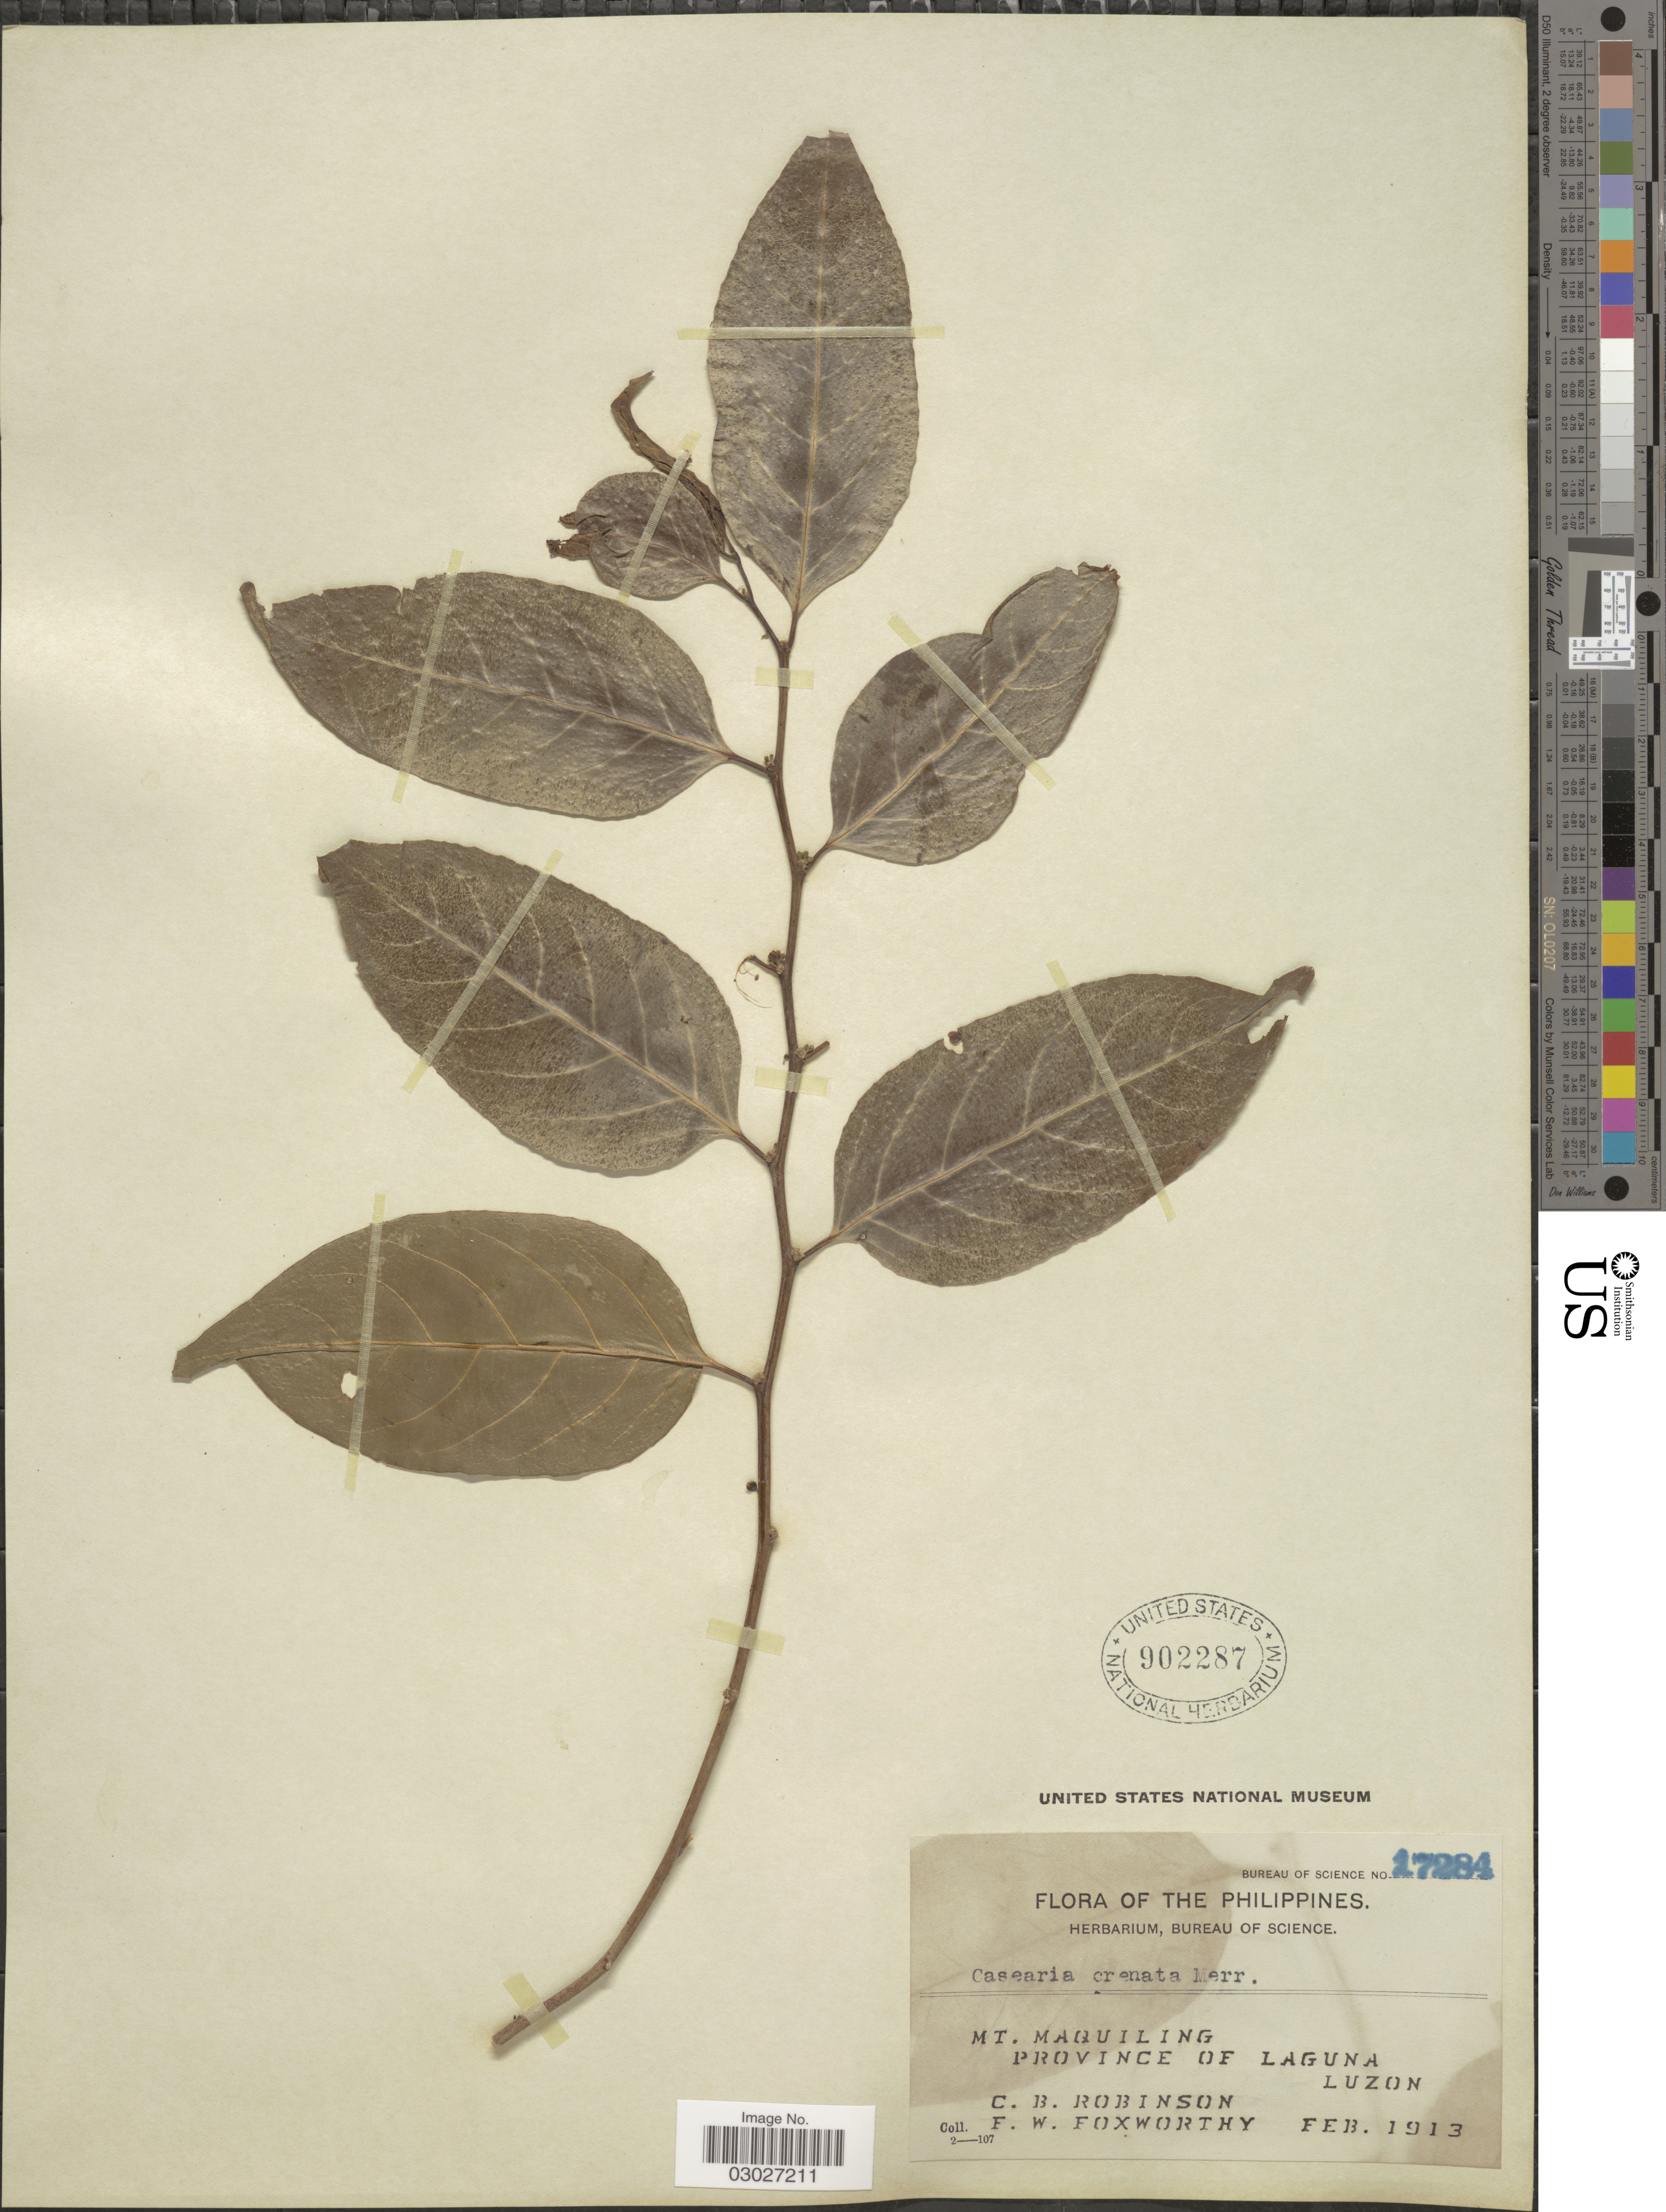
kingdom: Plantae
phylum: Tracheophyta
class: Magnoliopsida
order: Malpighiales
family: Salicaceae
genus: Casearia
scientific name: Casearia crenata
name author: Merr.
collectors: C. Robinson & F. W. Foxworthy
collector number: Bureau of science 17284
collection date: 1913-02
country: Philippines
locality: Mt. Maquiling, Province of Laguna, Luzon.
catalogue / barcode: US 902287